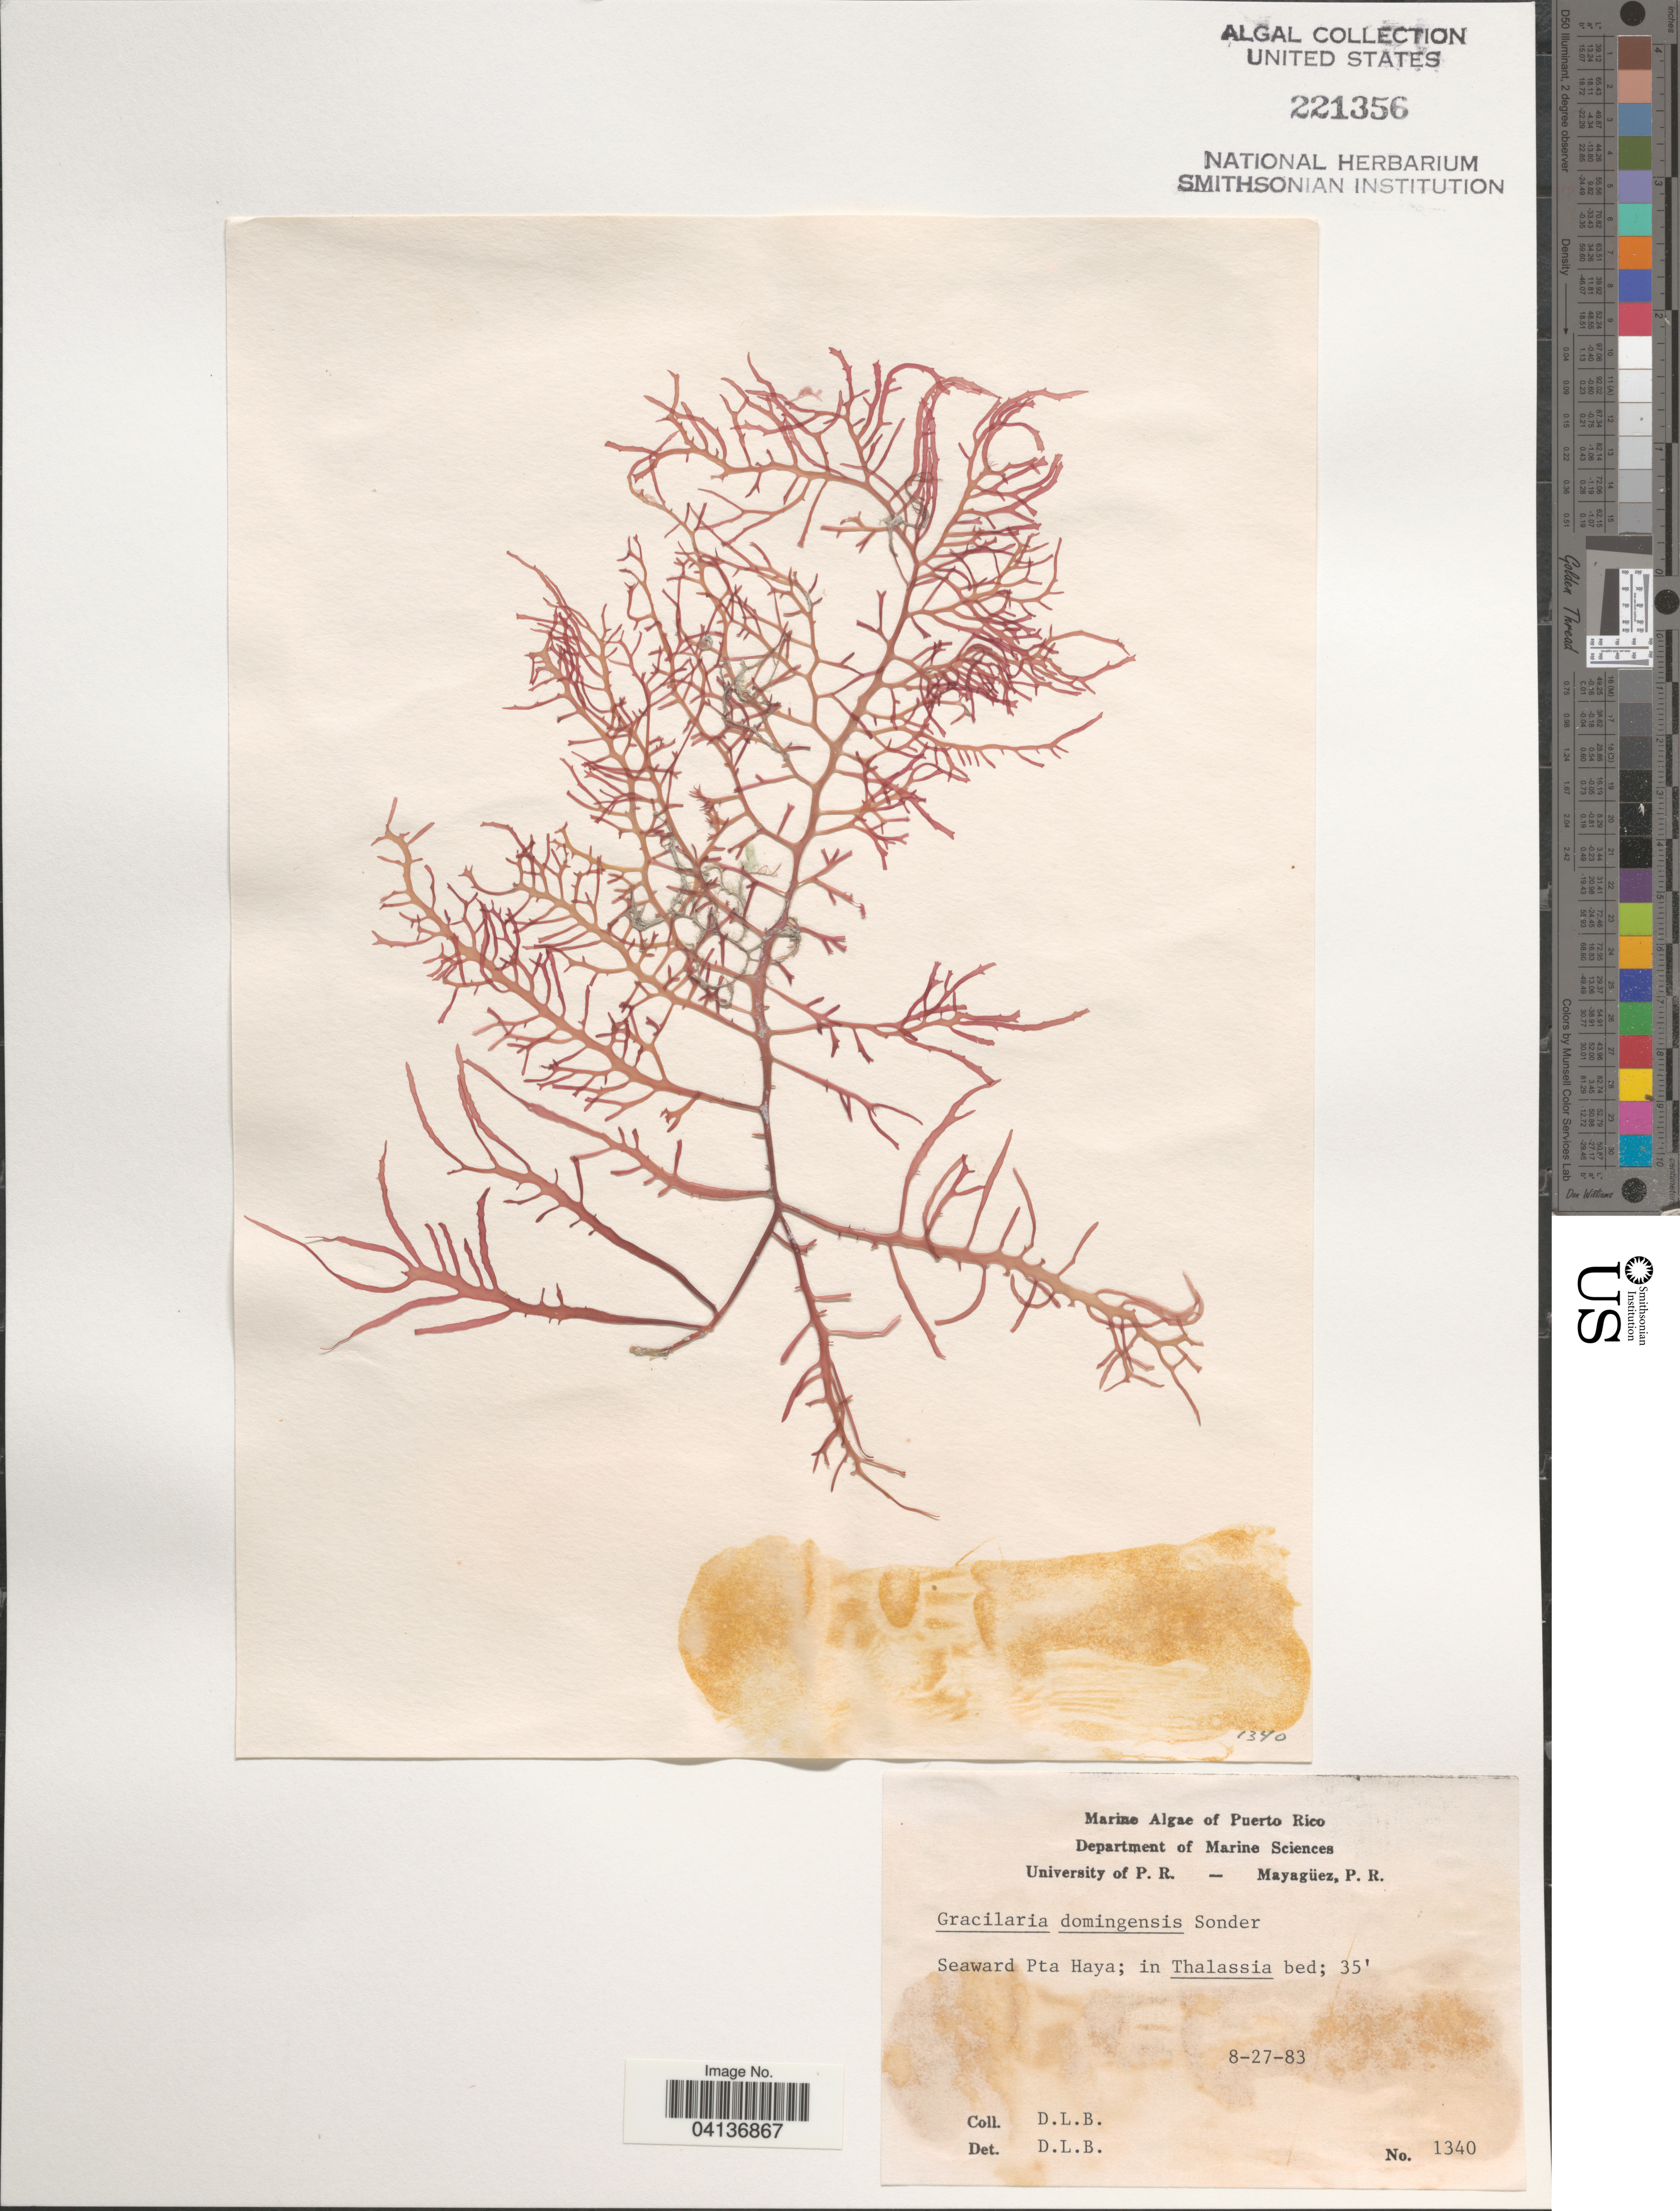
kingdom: Plantae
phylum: Rhodophyta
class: Florideophyceae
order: Ceramiales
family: Delesseriaceae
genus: Cumathamnion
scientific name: Cumathamnion decipiens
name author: (J. Agardh) M.J. Wynne & G.W. Saunders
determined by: Algae name updating Project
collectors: D. L. B.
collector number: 1340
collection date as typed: Transcribed d/m/y: 27/8/83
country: Puerto Rico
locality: Seaward Pta Haya; in Thalassia bed.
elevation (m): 11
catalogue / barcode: US 221356